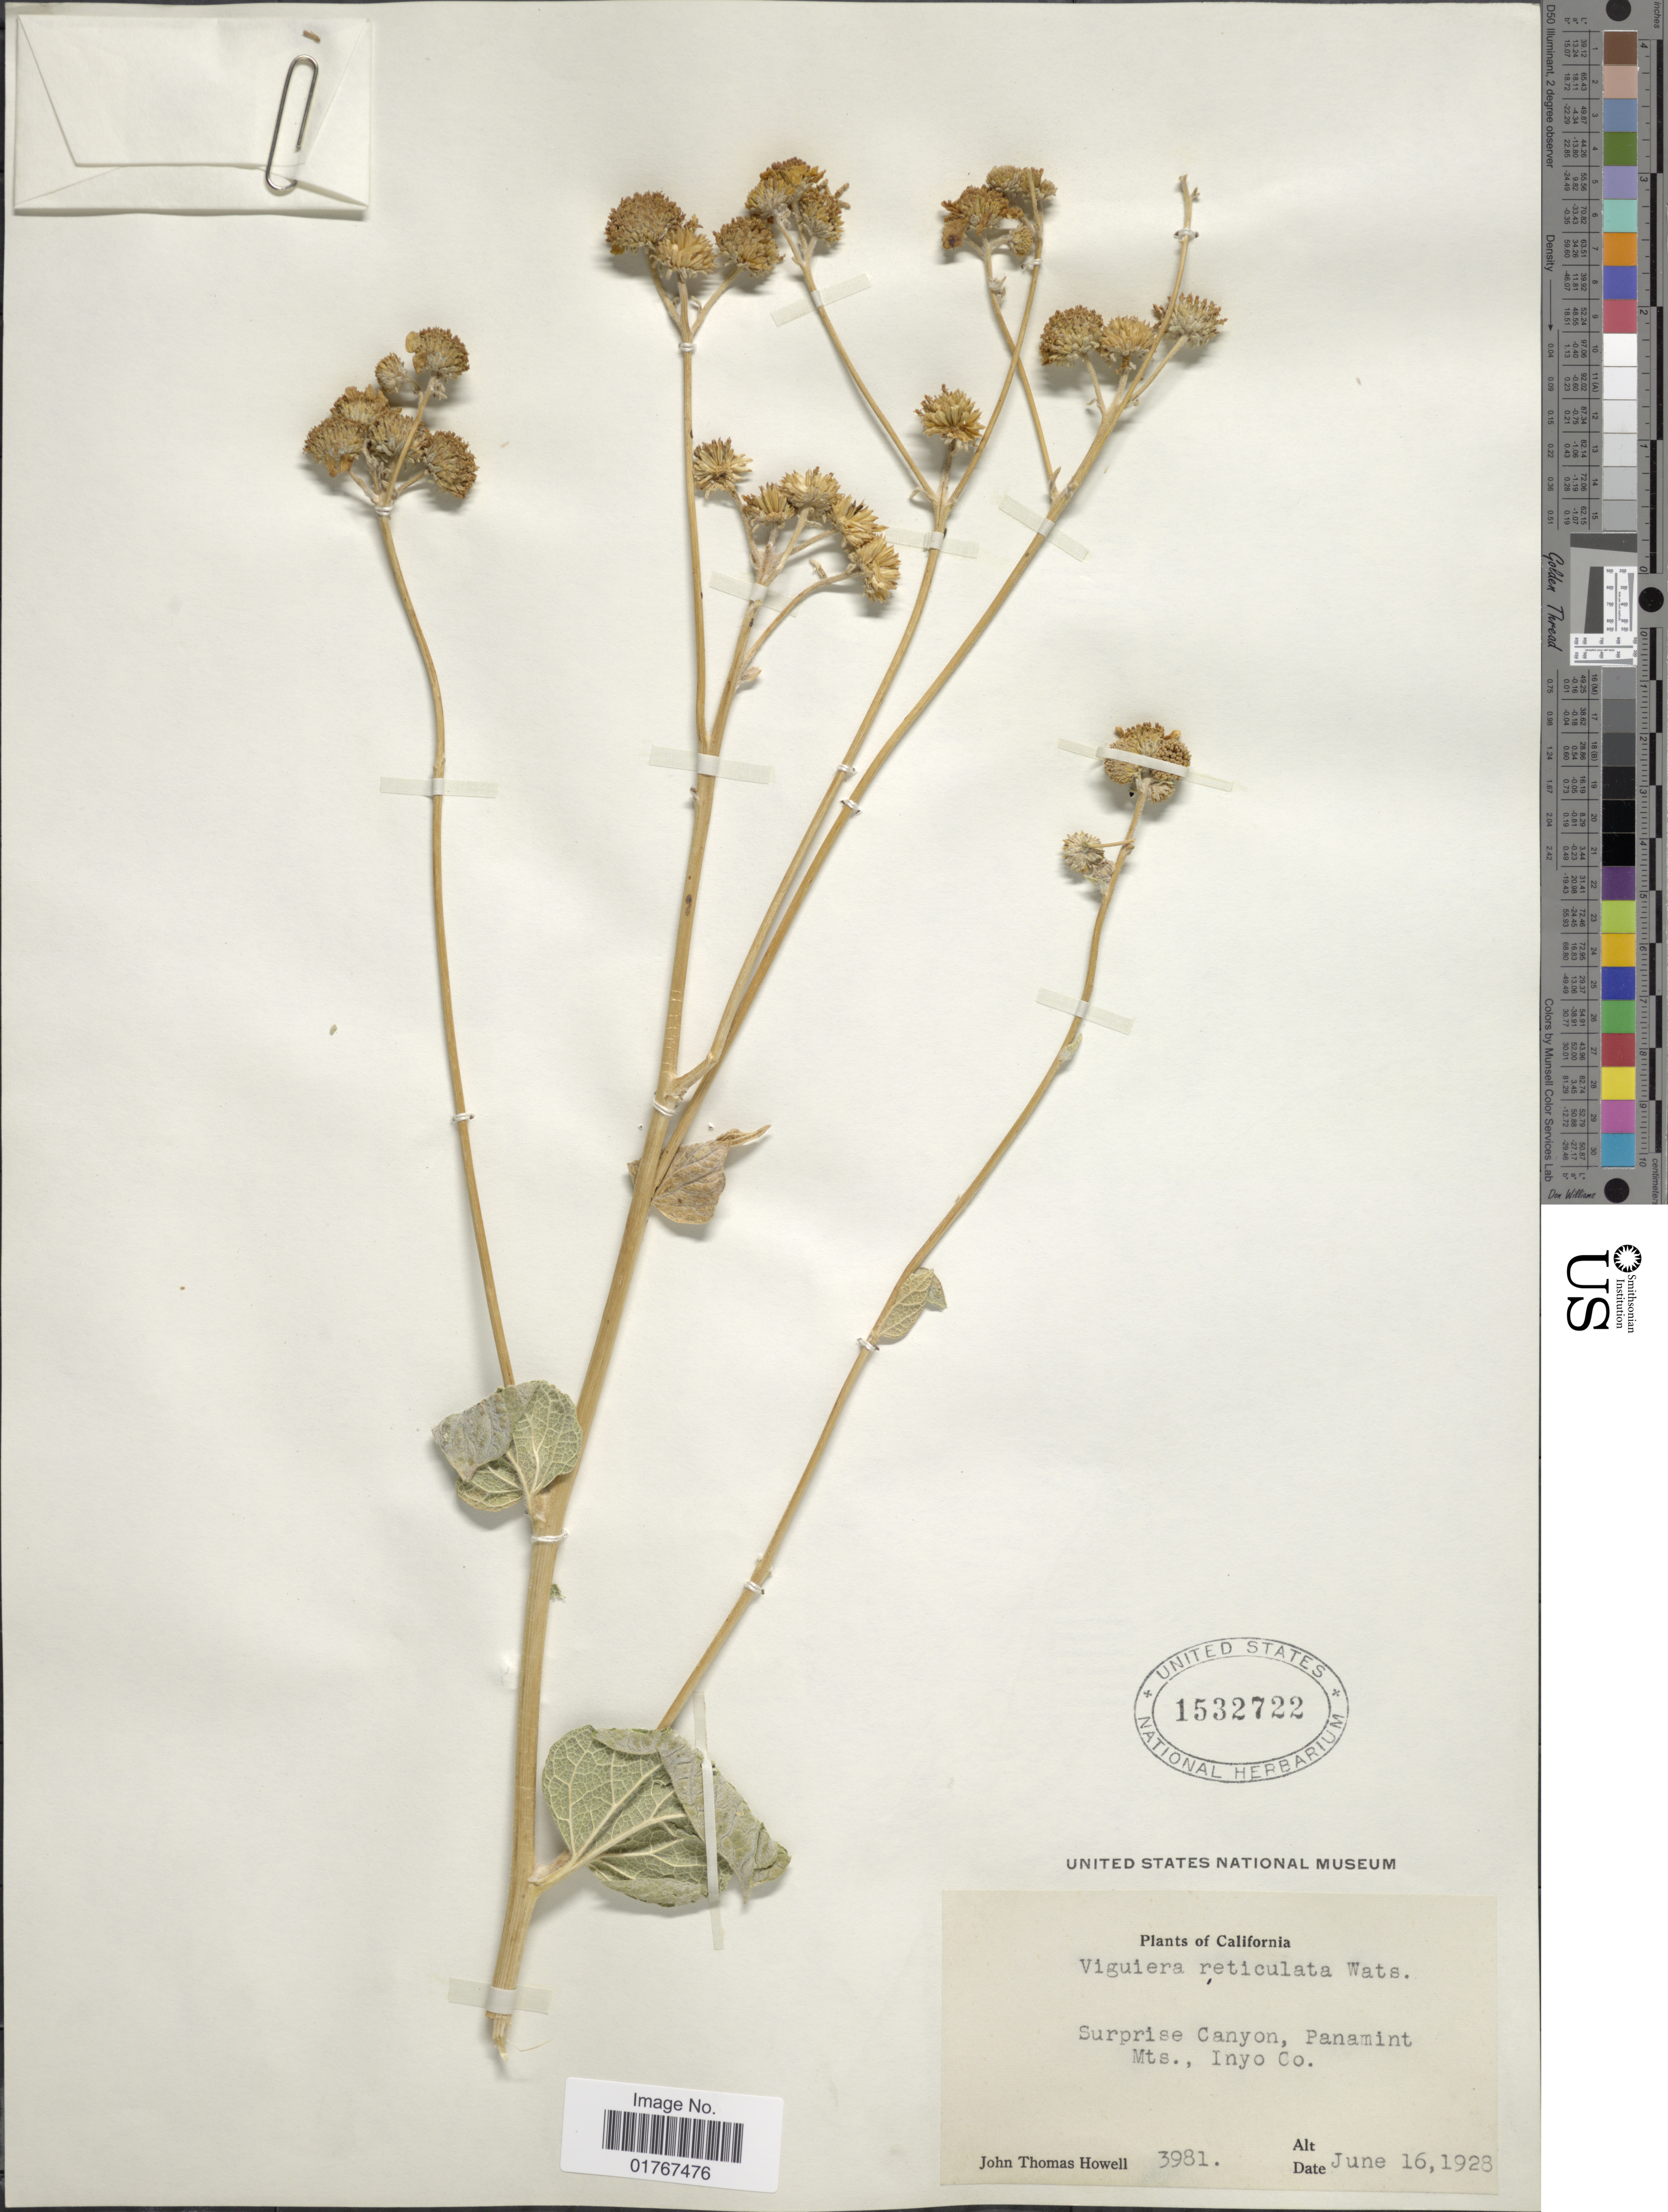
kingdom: Plantae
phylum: Tracheophyta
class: Magnoliopsida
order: Asterales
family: Asteraceae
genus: Viguiera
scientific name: Viguiera reticulata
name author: S. Watson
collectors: J. T. Howell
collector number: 3981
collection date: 1928-06-16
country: United States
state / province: California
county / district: Inyo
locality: Surprise Canyon, Panamint Mts., Inyo Co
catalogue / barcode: US 1532722